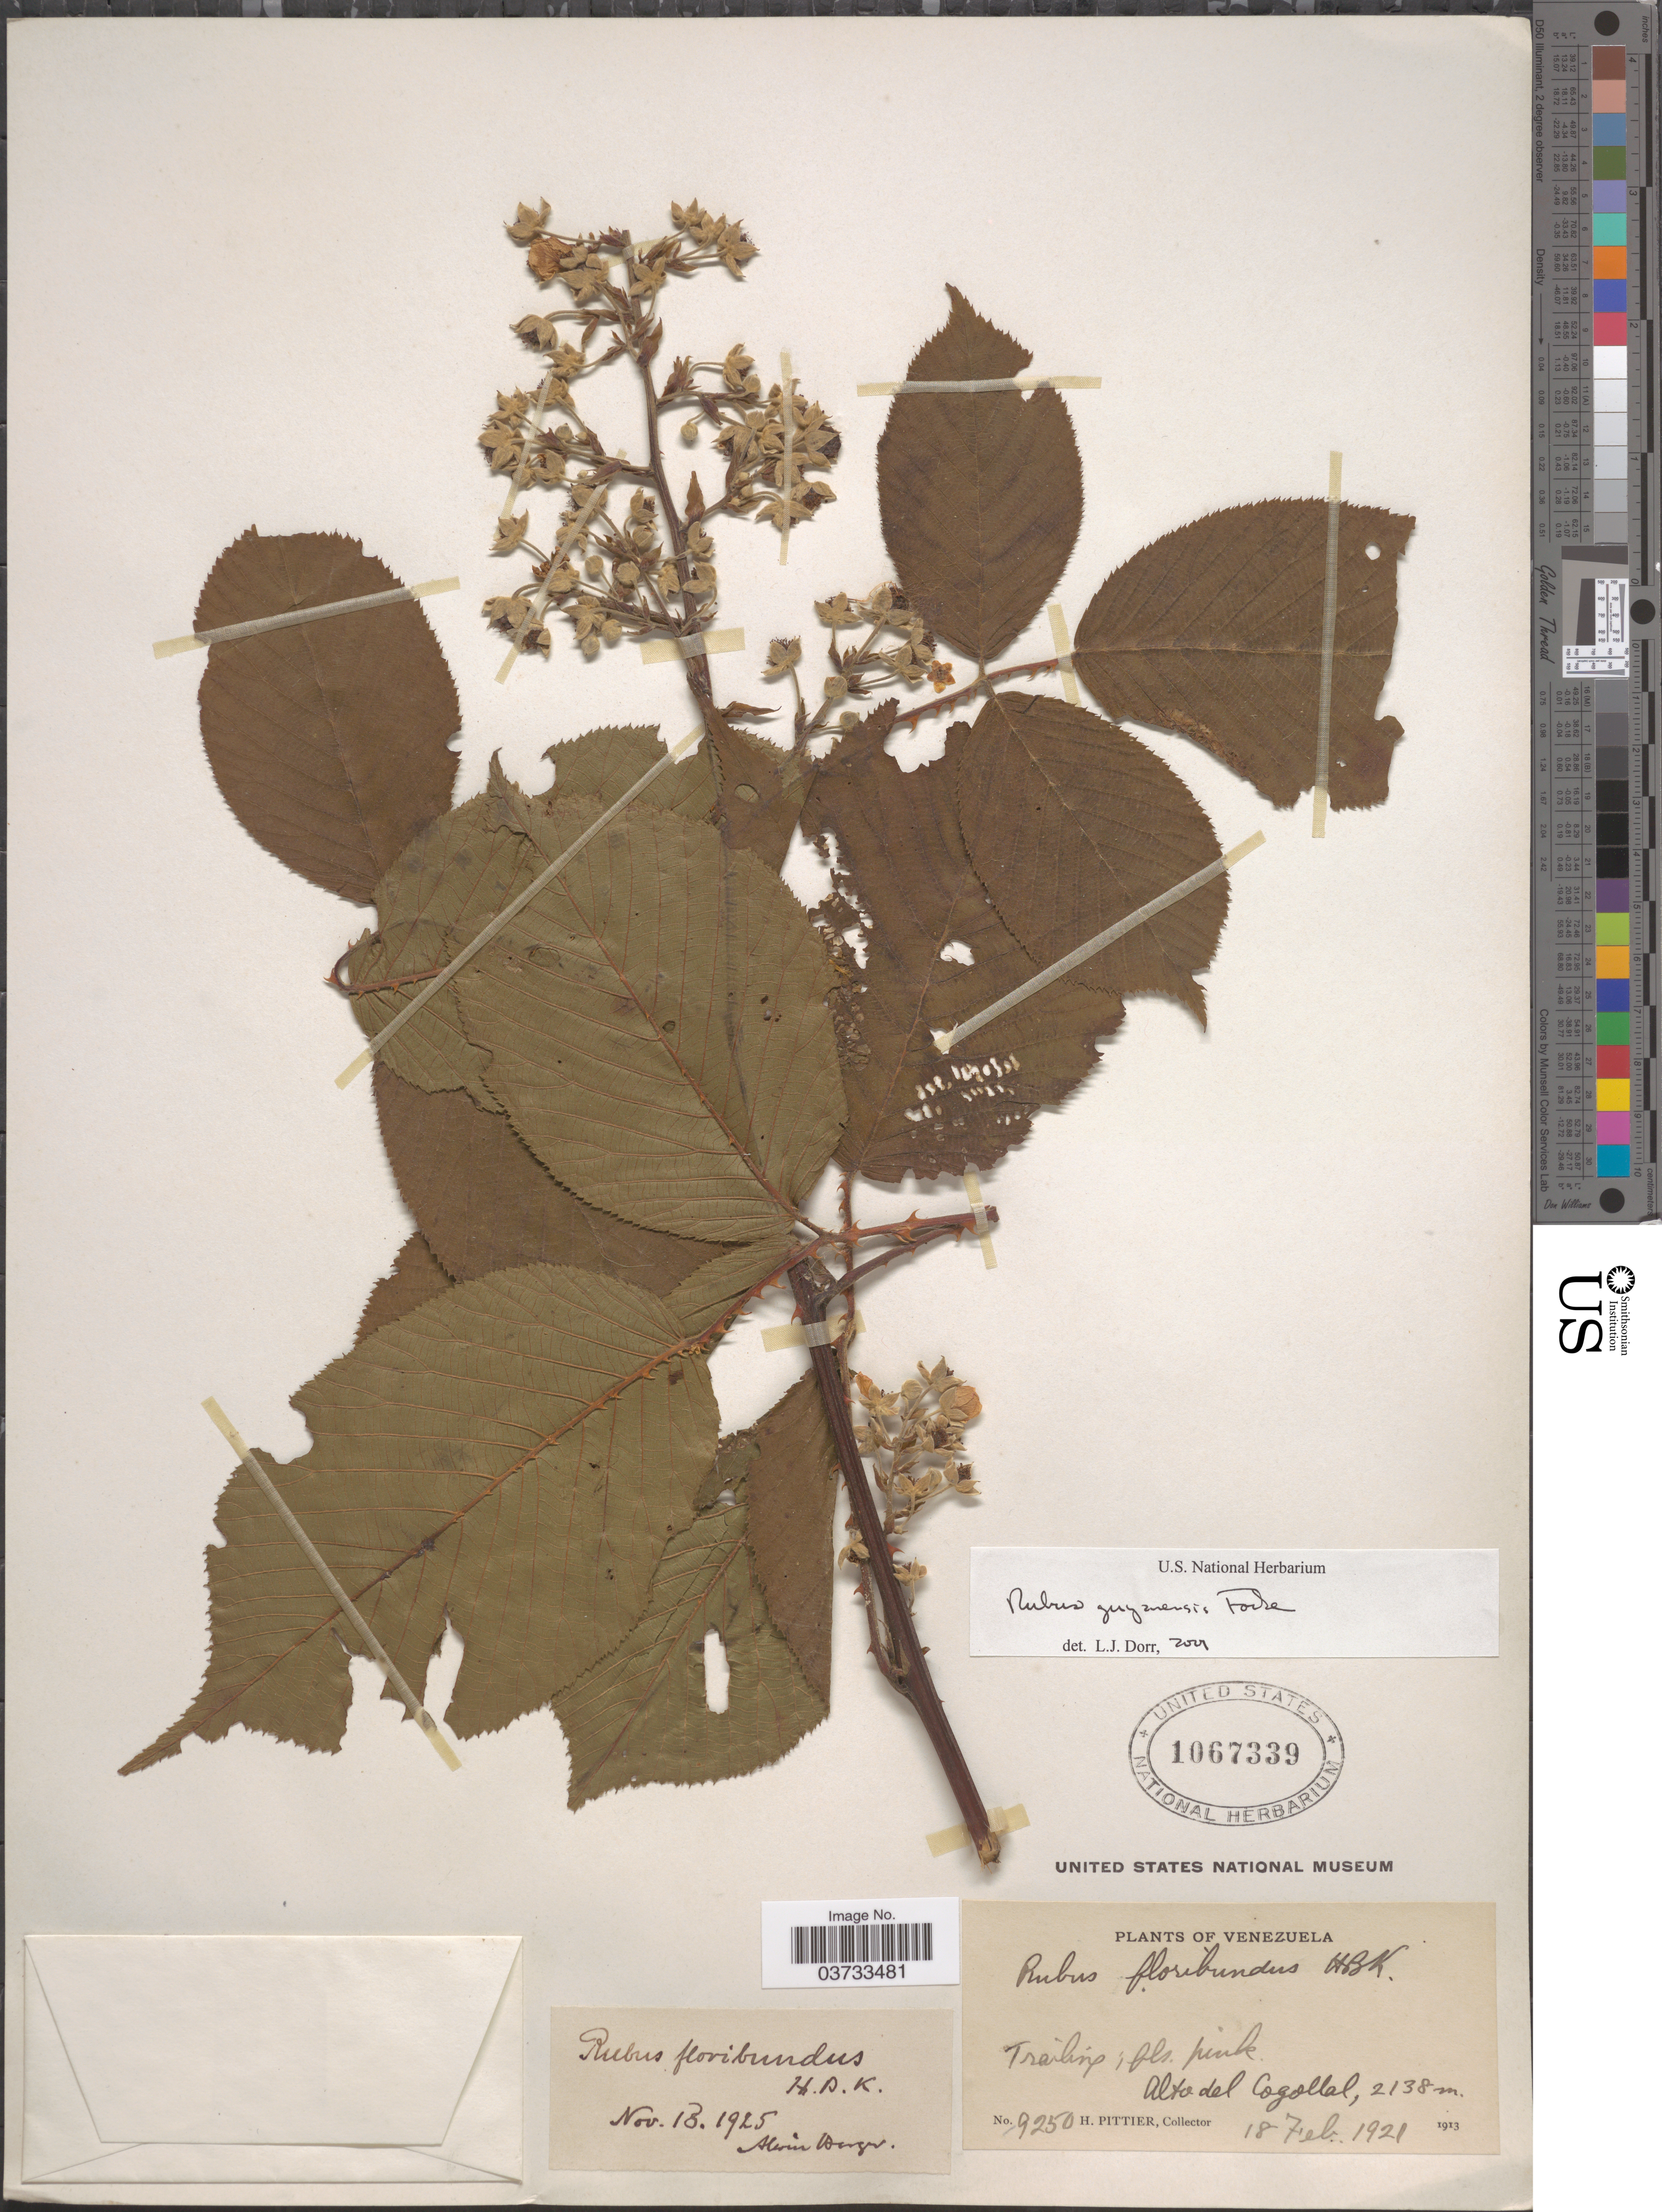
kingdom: Plantae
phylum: Tracheophyta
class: Magnoliopsida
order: Rosales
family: Rosaceae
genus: Rubus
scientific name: Rubus guyanensis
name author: Focke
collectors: H. F. Pittier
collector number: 9250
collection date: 1921-02-18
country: Venezuela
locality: Alto del Cogollal.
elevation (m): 2138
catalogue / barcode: US 1067339